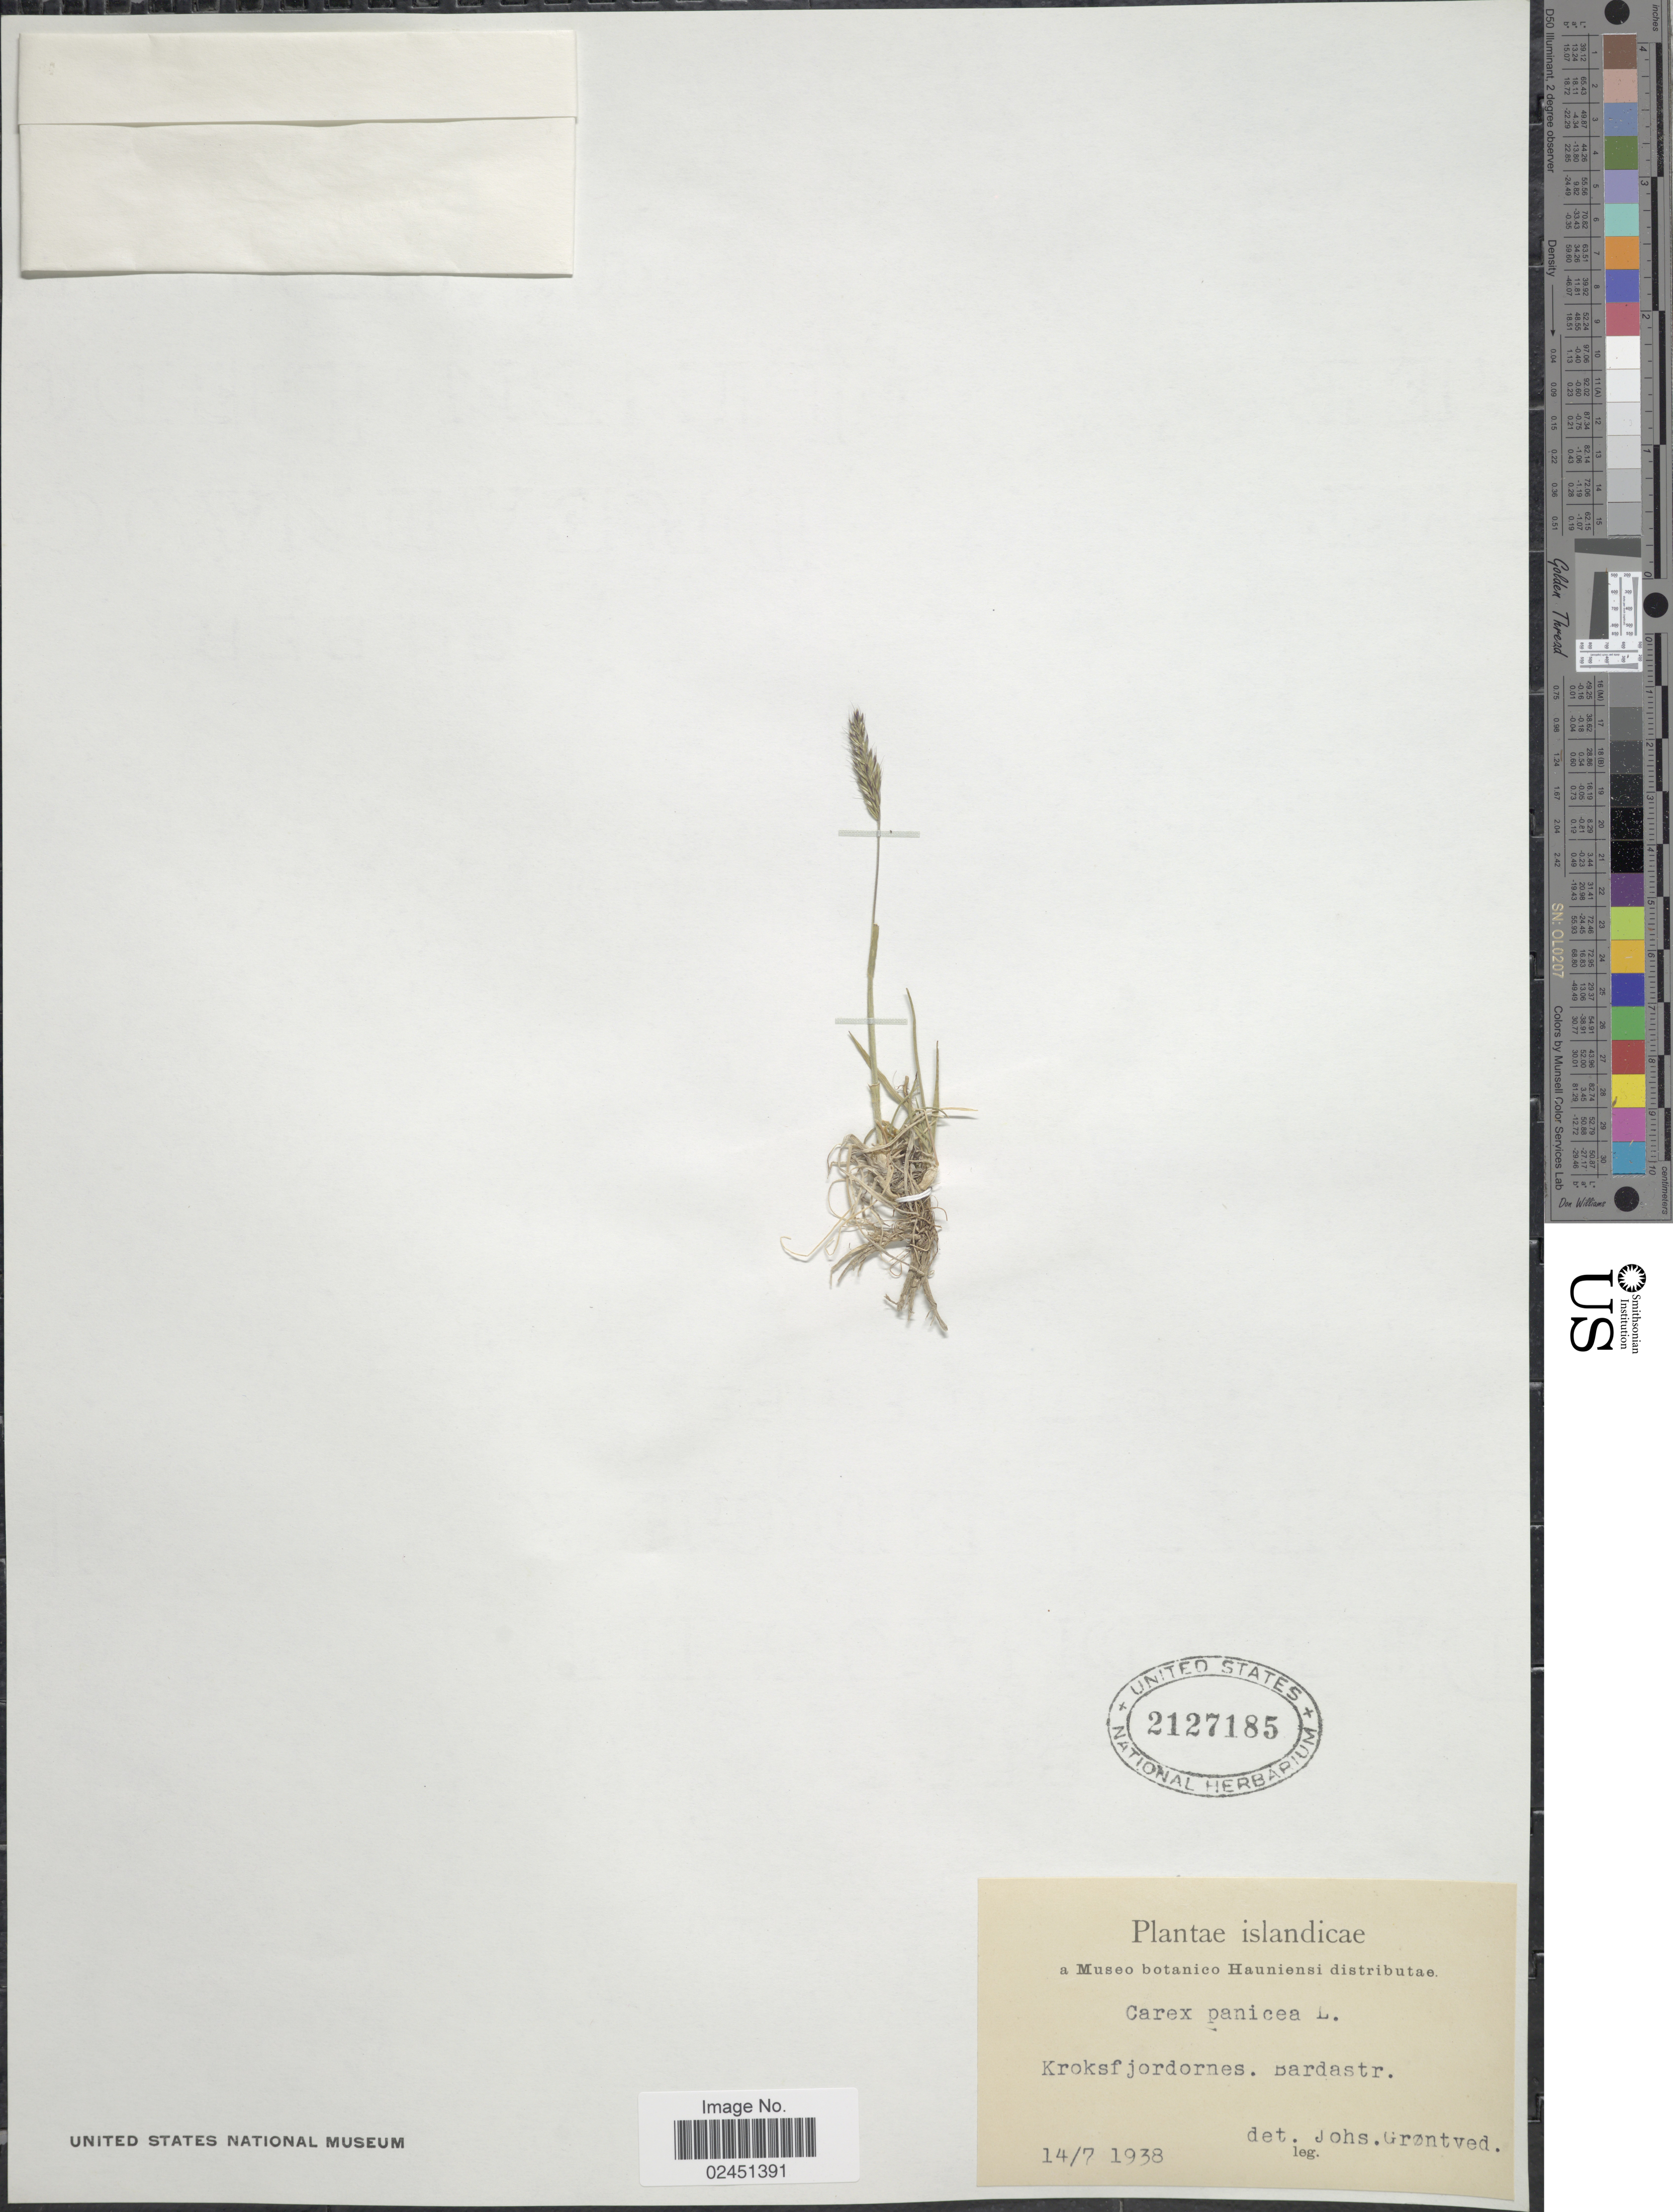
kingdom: Plantae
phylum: Tracheophyta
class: Liliopsida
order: Poales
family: Cyperaceae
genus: Carex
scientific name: Carex panicea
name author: L.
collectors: J. Grøntved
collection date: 1938-07-14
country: Iceland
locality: Kroksfjordornes, Bardastr.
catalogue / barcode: US 2127185